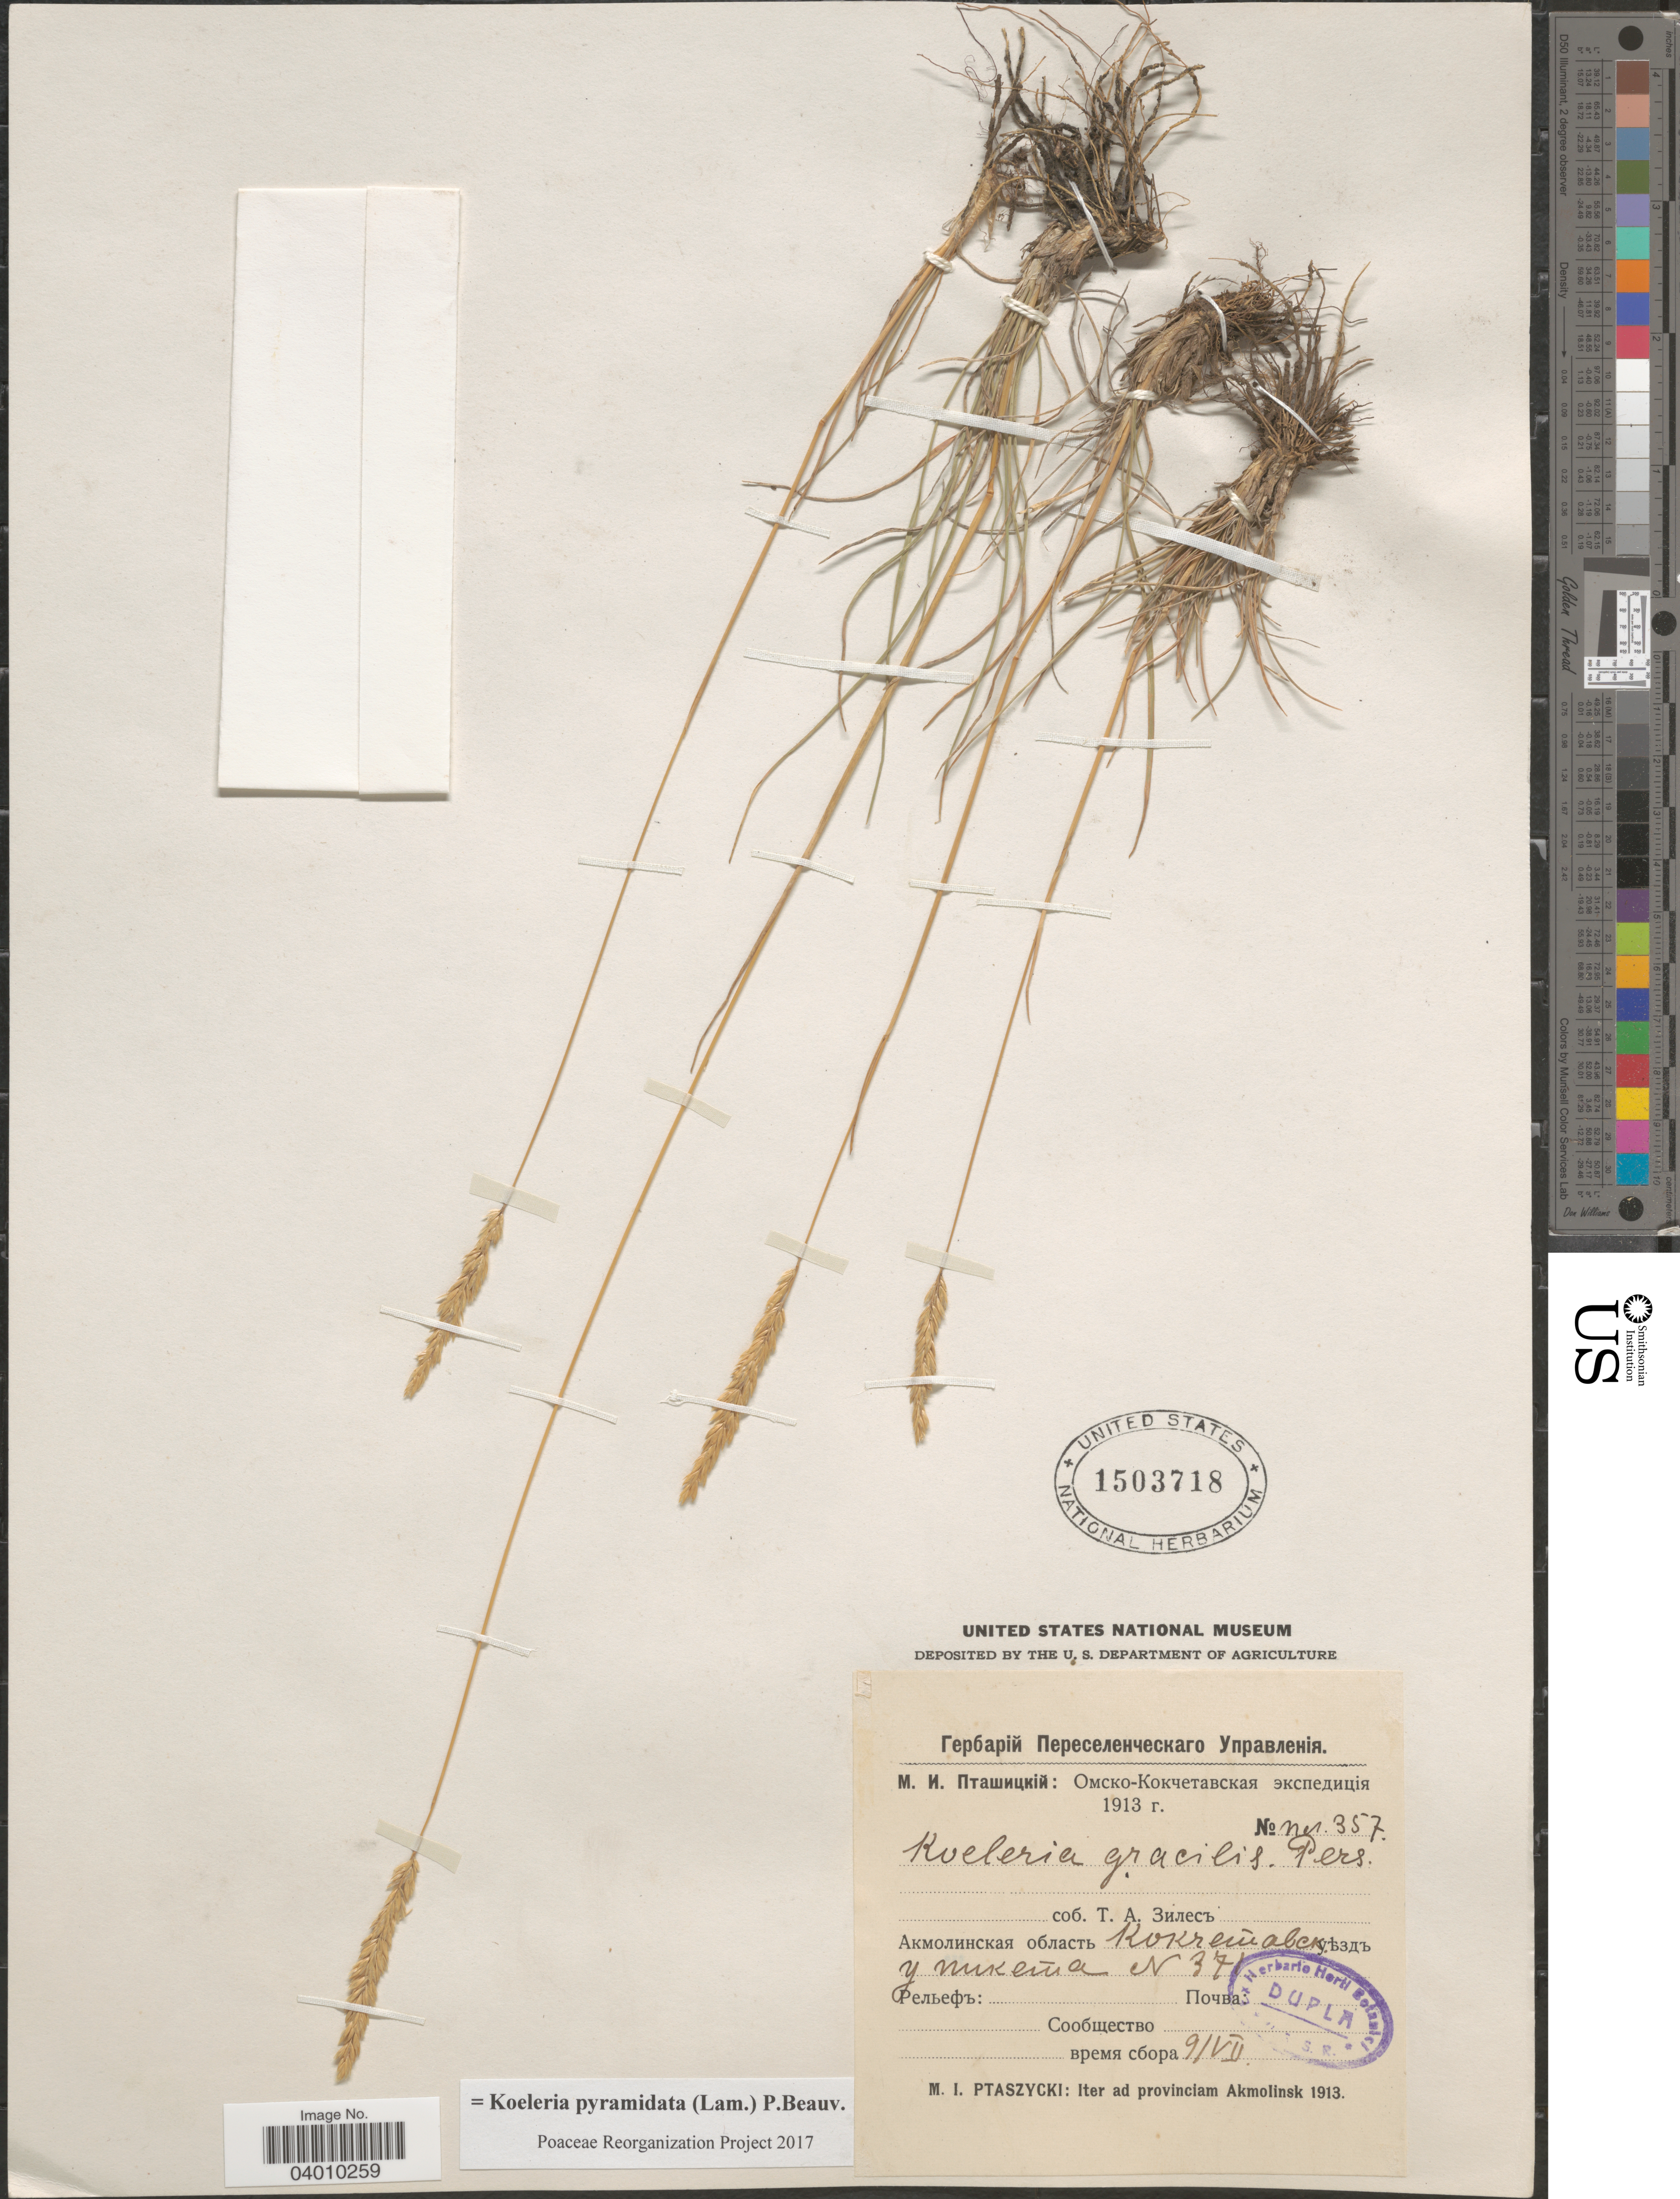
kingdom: Plantae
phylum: Tracheophyta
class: Liliopsida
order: Poales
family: Poaceae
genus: Koeleria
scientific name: Koeleria pyramidata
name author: (Lam.) P. Beauv.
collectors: M. Ptaszycki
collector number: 357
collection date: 1913-07-09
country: Kazakhstan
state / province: Aqmola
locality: Iter ad provinciam Akmolinsk.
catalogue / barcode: US 1503718